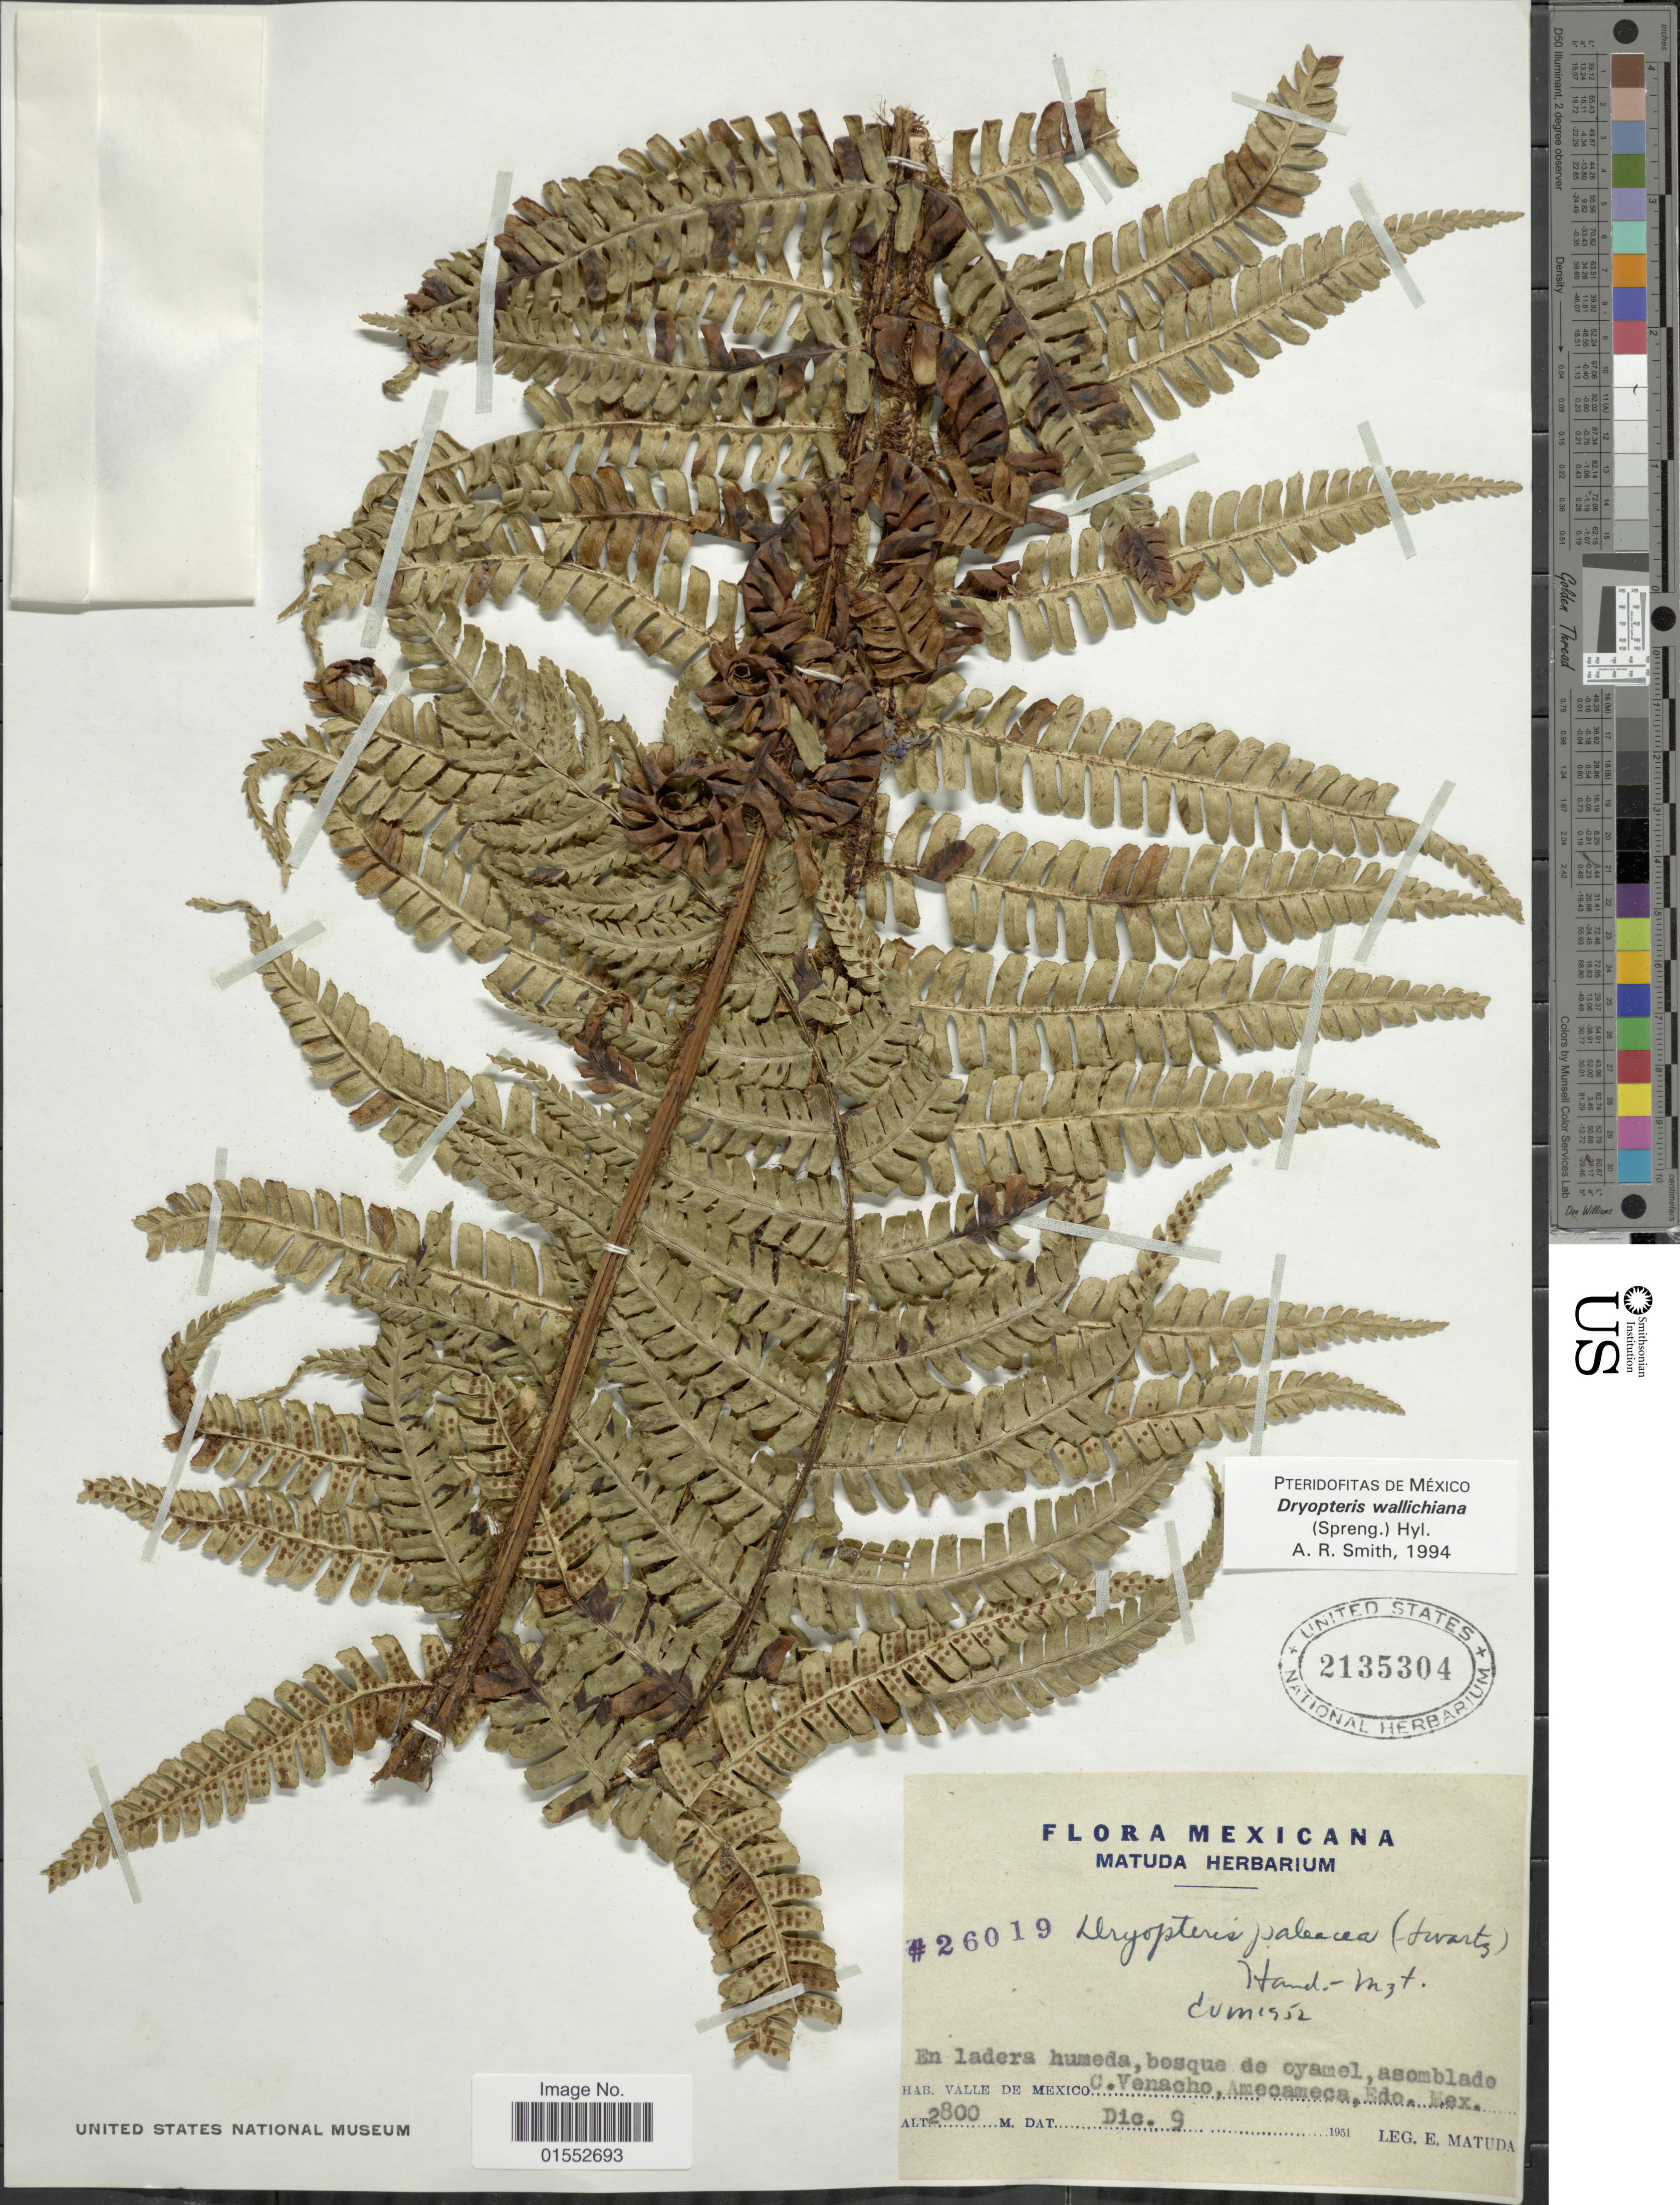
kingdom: Plantae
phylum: Tracheophyta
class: Polypodiopsida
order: Polypodiales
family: Dryopteridaceae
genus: Dryopteris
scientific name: Dryopteris wallichiana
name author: (Spreng.) Hyl.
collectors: E. Matuda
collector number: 26019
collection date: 1951-12-09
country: Mexico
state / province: México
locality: Valle de Mexico, C. Venacho, Amecameca, Edo. Mex.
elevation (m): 2800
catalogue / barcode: US 2135304